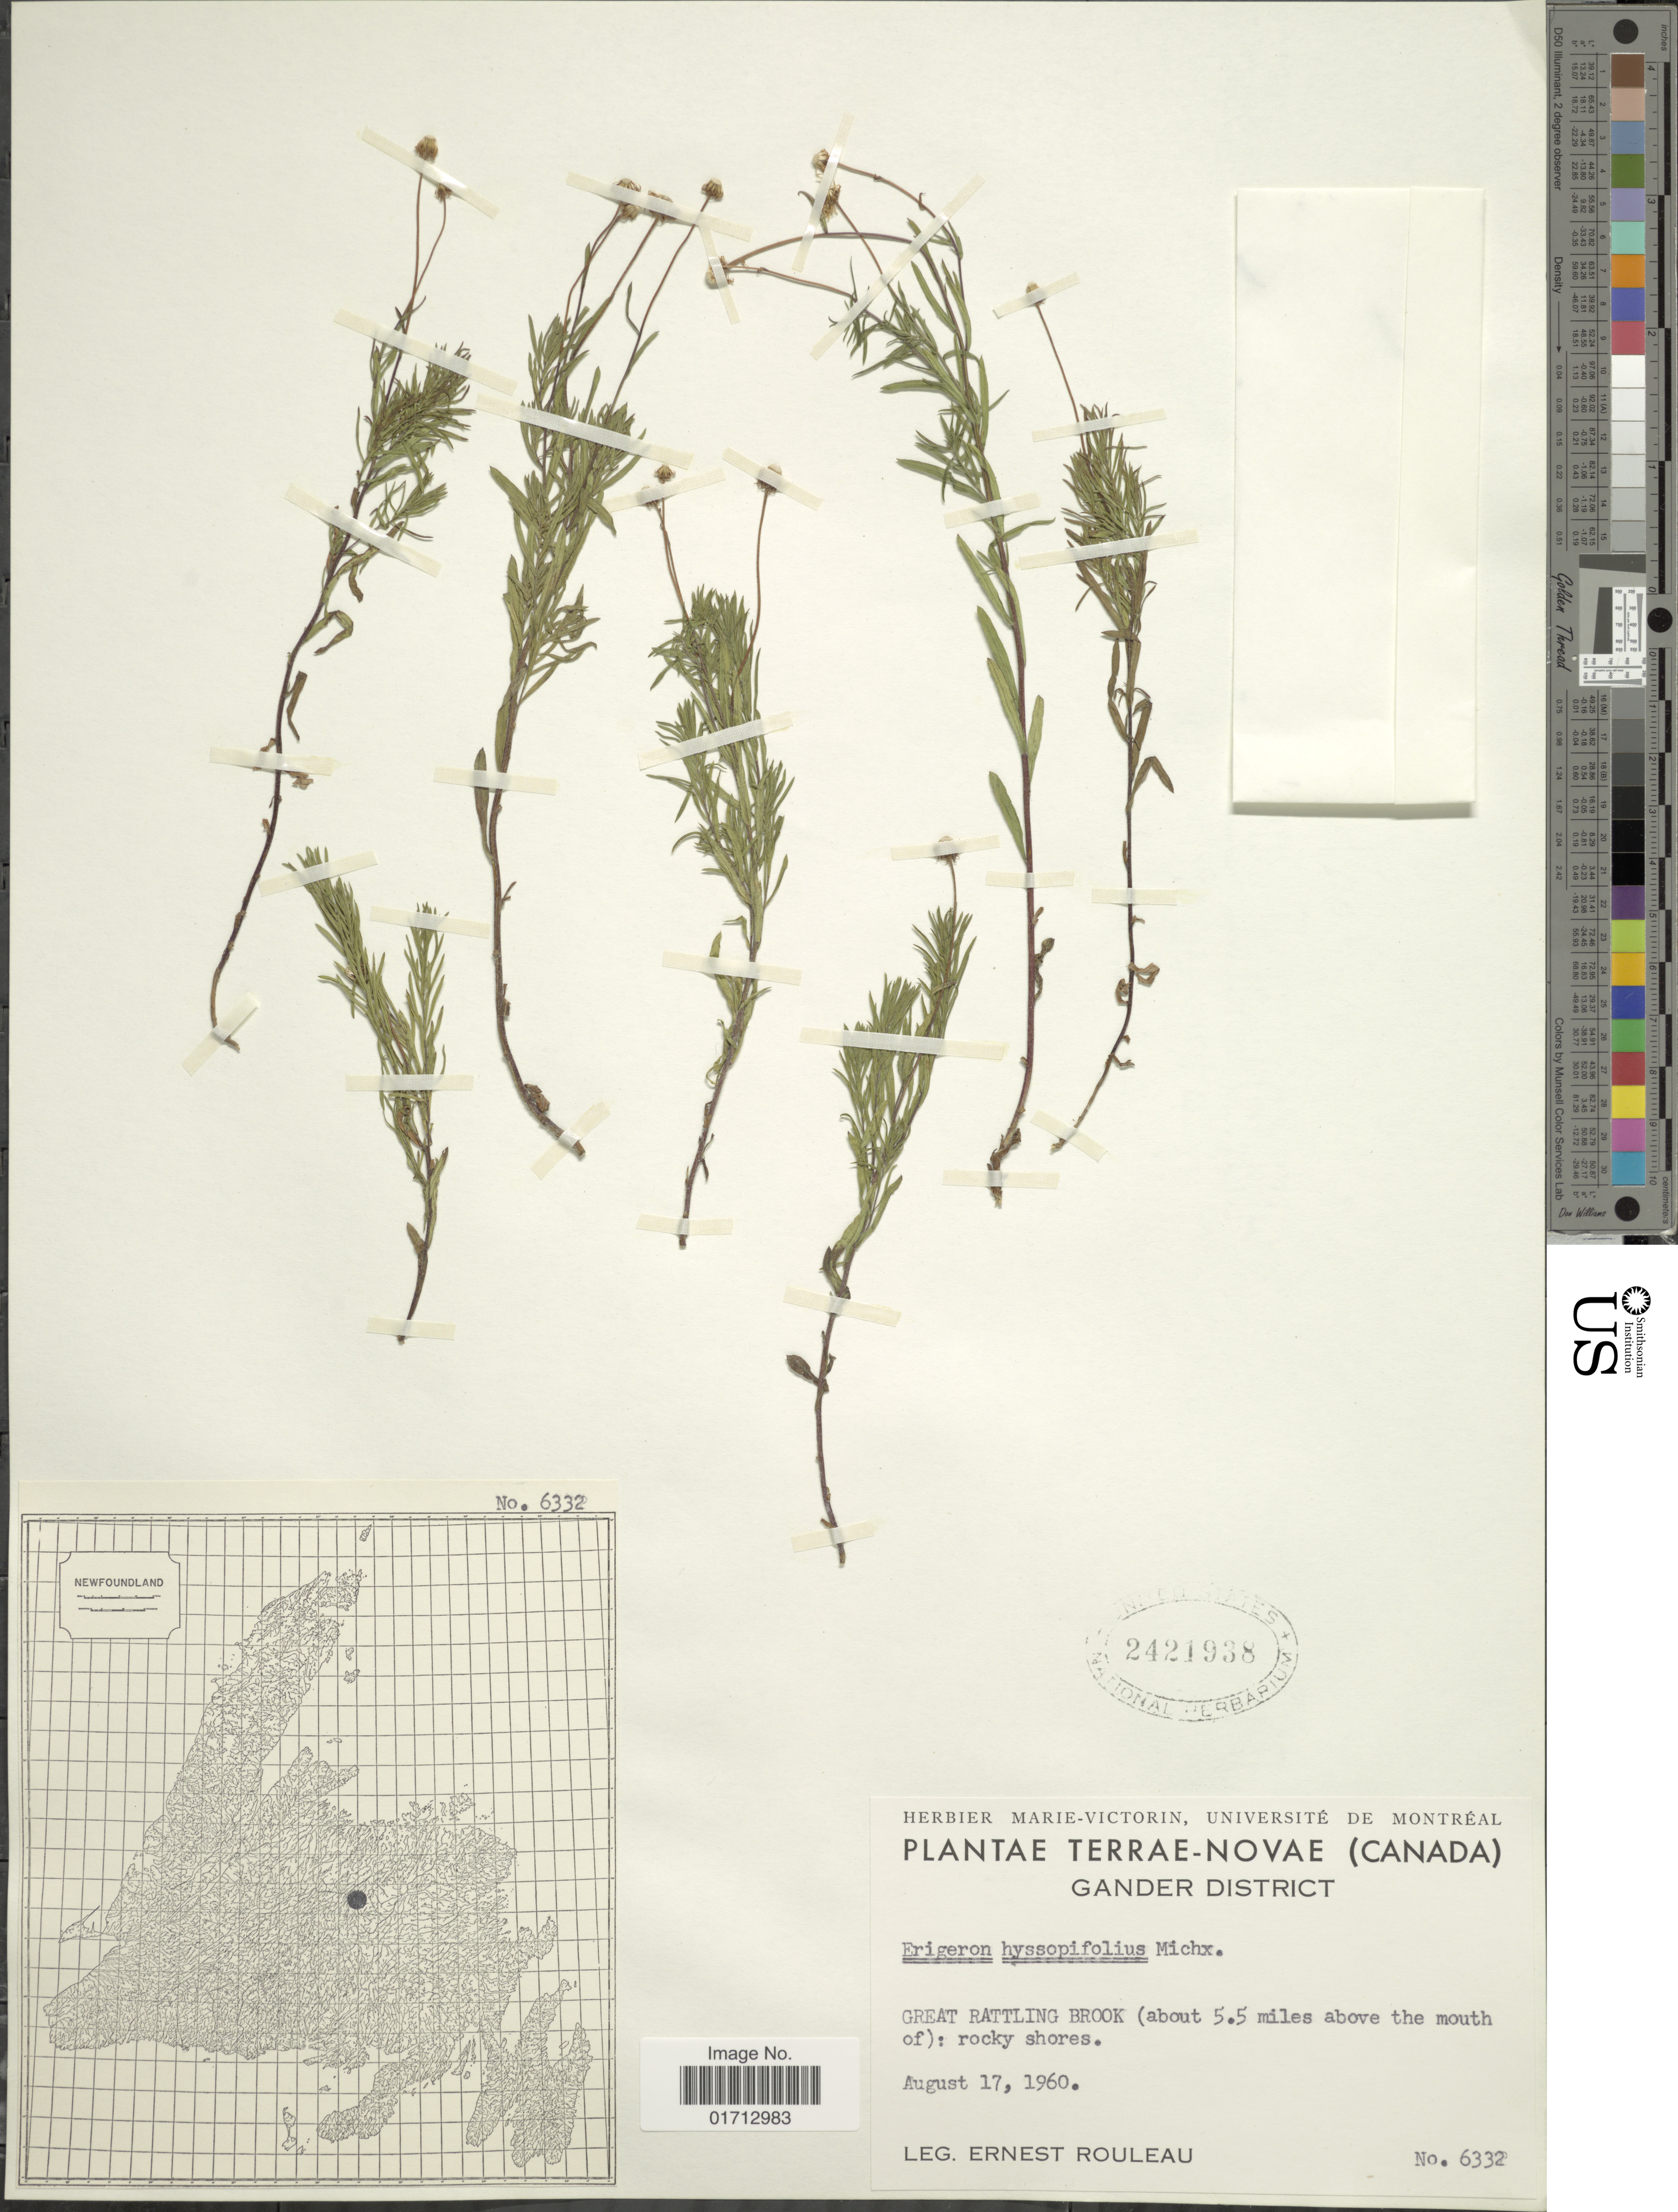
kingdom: Plantae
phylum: Tracheophyta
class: Magnoliopsida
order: Asterales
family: Asteraceae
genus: Erigeron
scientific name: Erigeron hyssopifolius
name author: Michx.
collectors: J. Rouleau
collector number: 6332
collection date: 1960-08-17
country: Canada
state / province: Newfoundland and Labrador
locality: Terrae-Novae, Gander District, Great Rattling Brook (about 5.5 miles above the mouth of): rocky shores.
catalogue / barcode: US 2421938